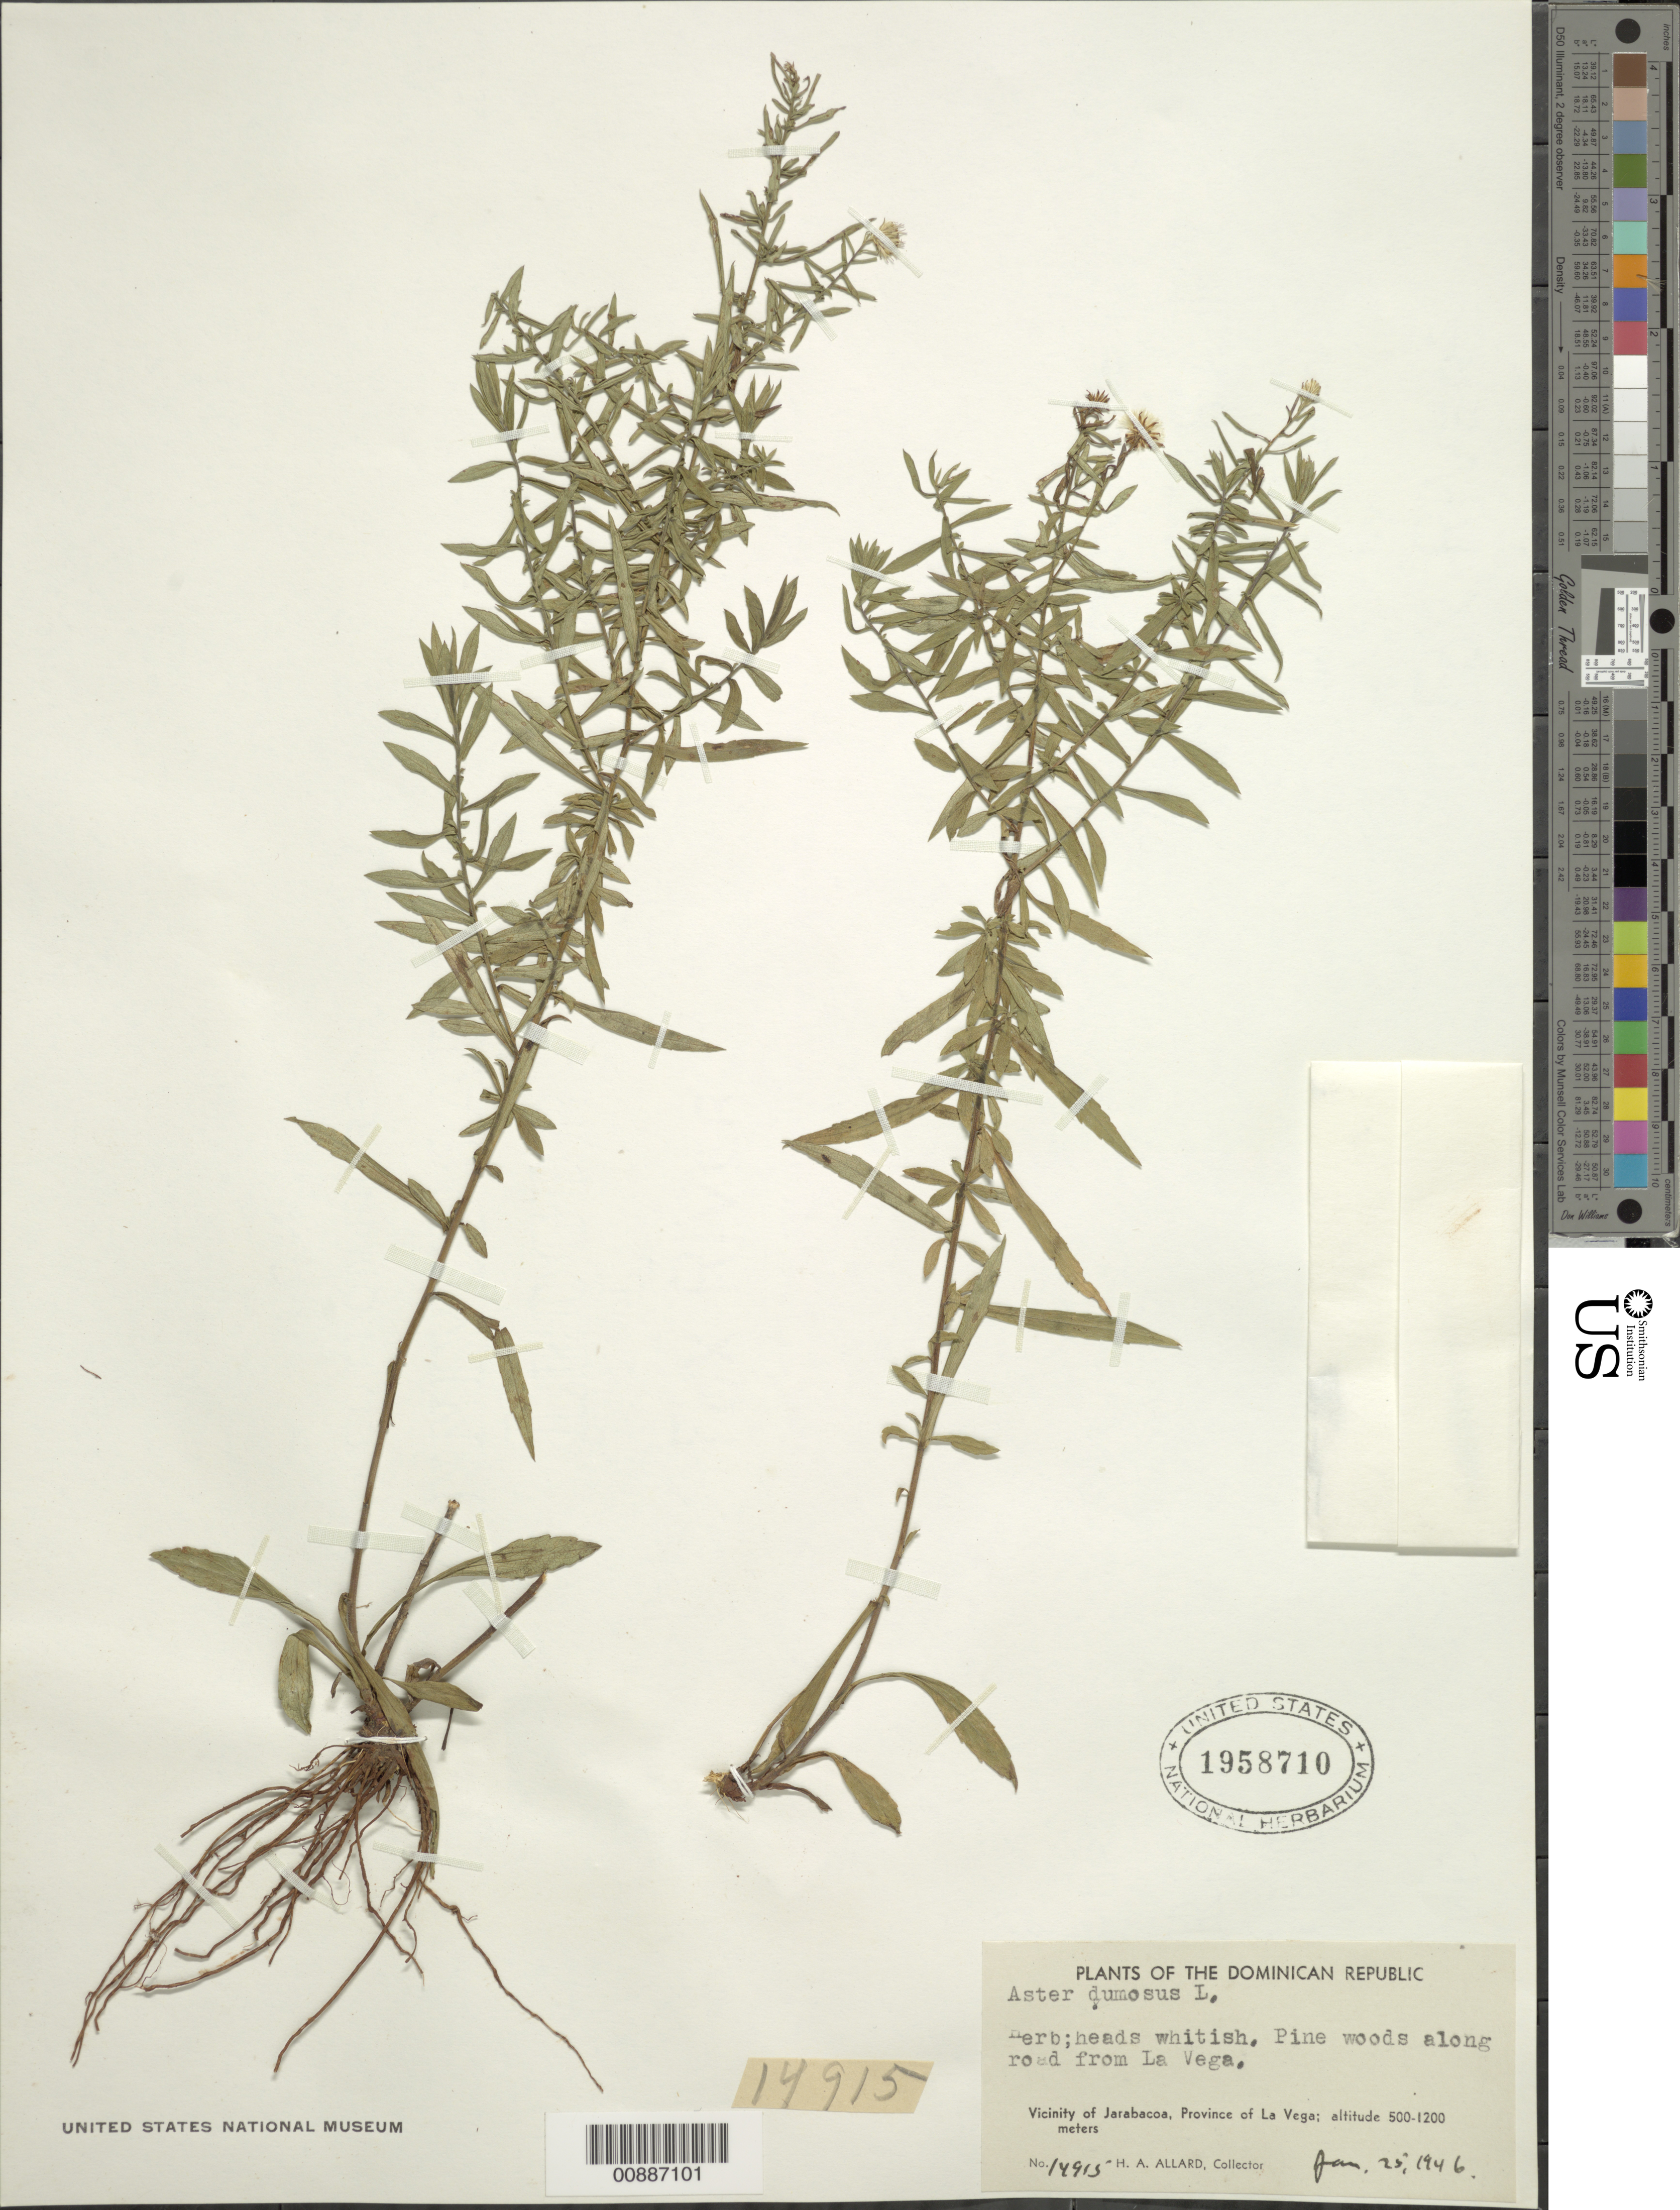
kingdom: Plantae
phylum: Tracheophyta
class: Magnoliopsida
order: Asterales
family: Asteraceae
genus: Symphyotrichum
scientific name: Symphyotrichum dumosum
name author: (L.) G.L. Nesom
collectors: H. A. Allard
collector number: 14915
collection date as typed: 25 Jan 1946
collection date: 1946-01-25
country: Dominican Republic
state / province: La Vega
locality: Vicinity of Jarabacoa. Woods along road from La Vega.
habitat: Pine woods along road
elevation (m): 500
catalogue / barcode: US 1958710